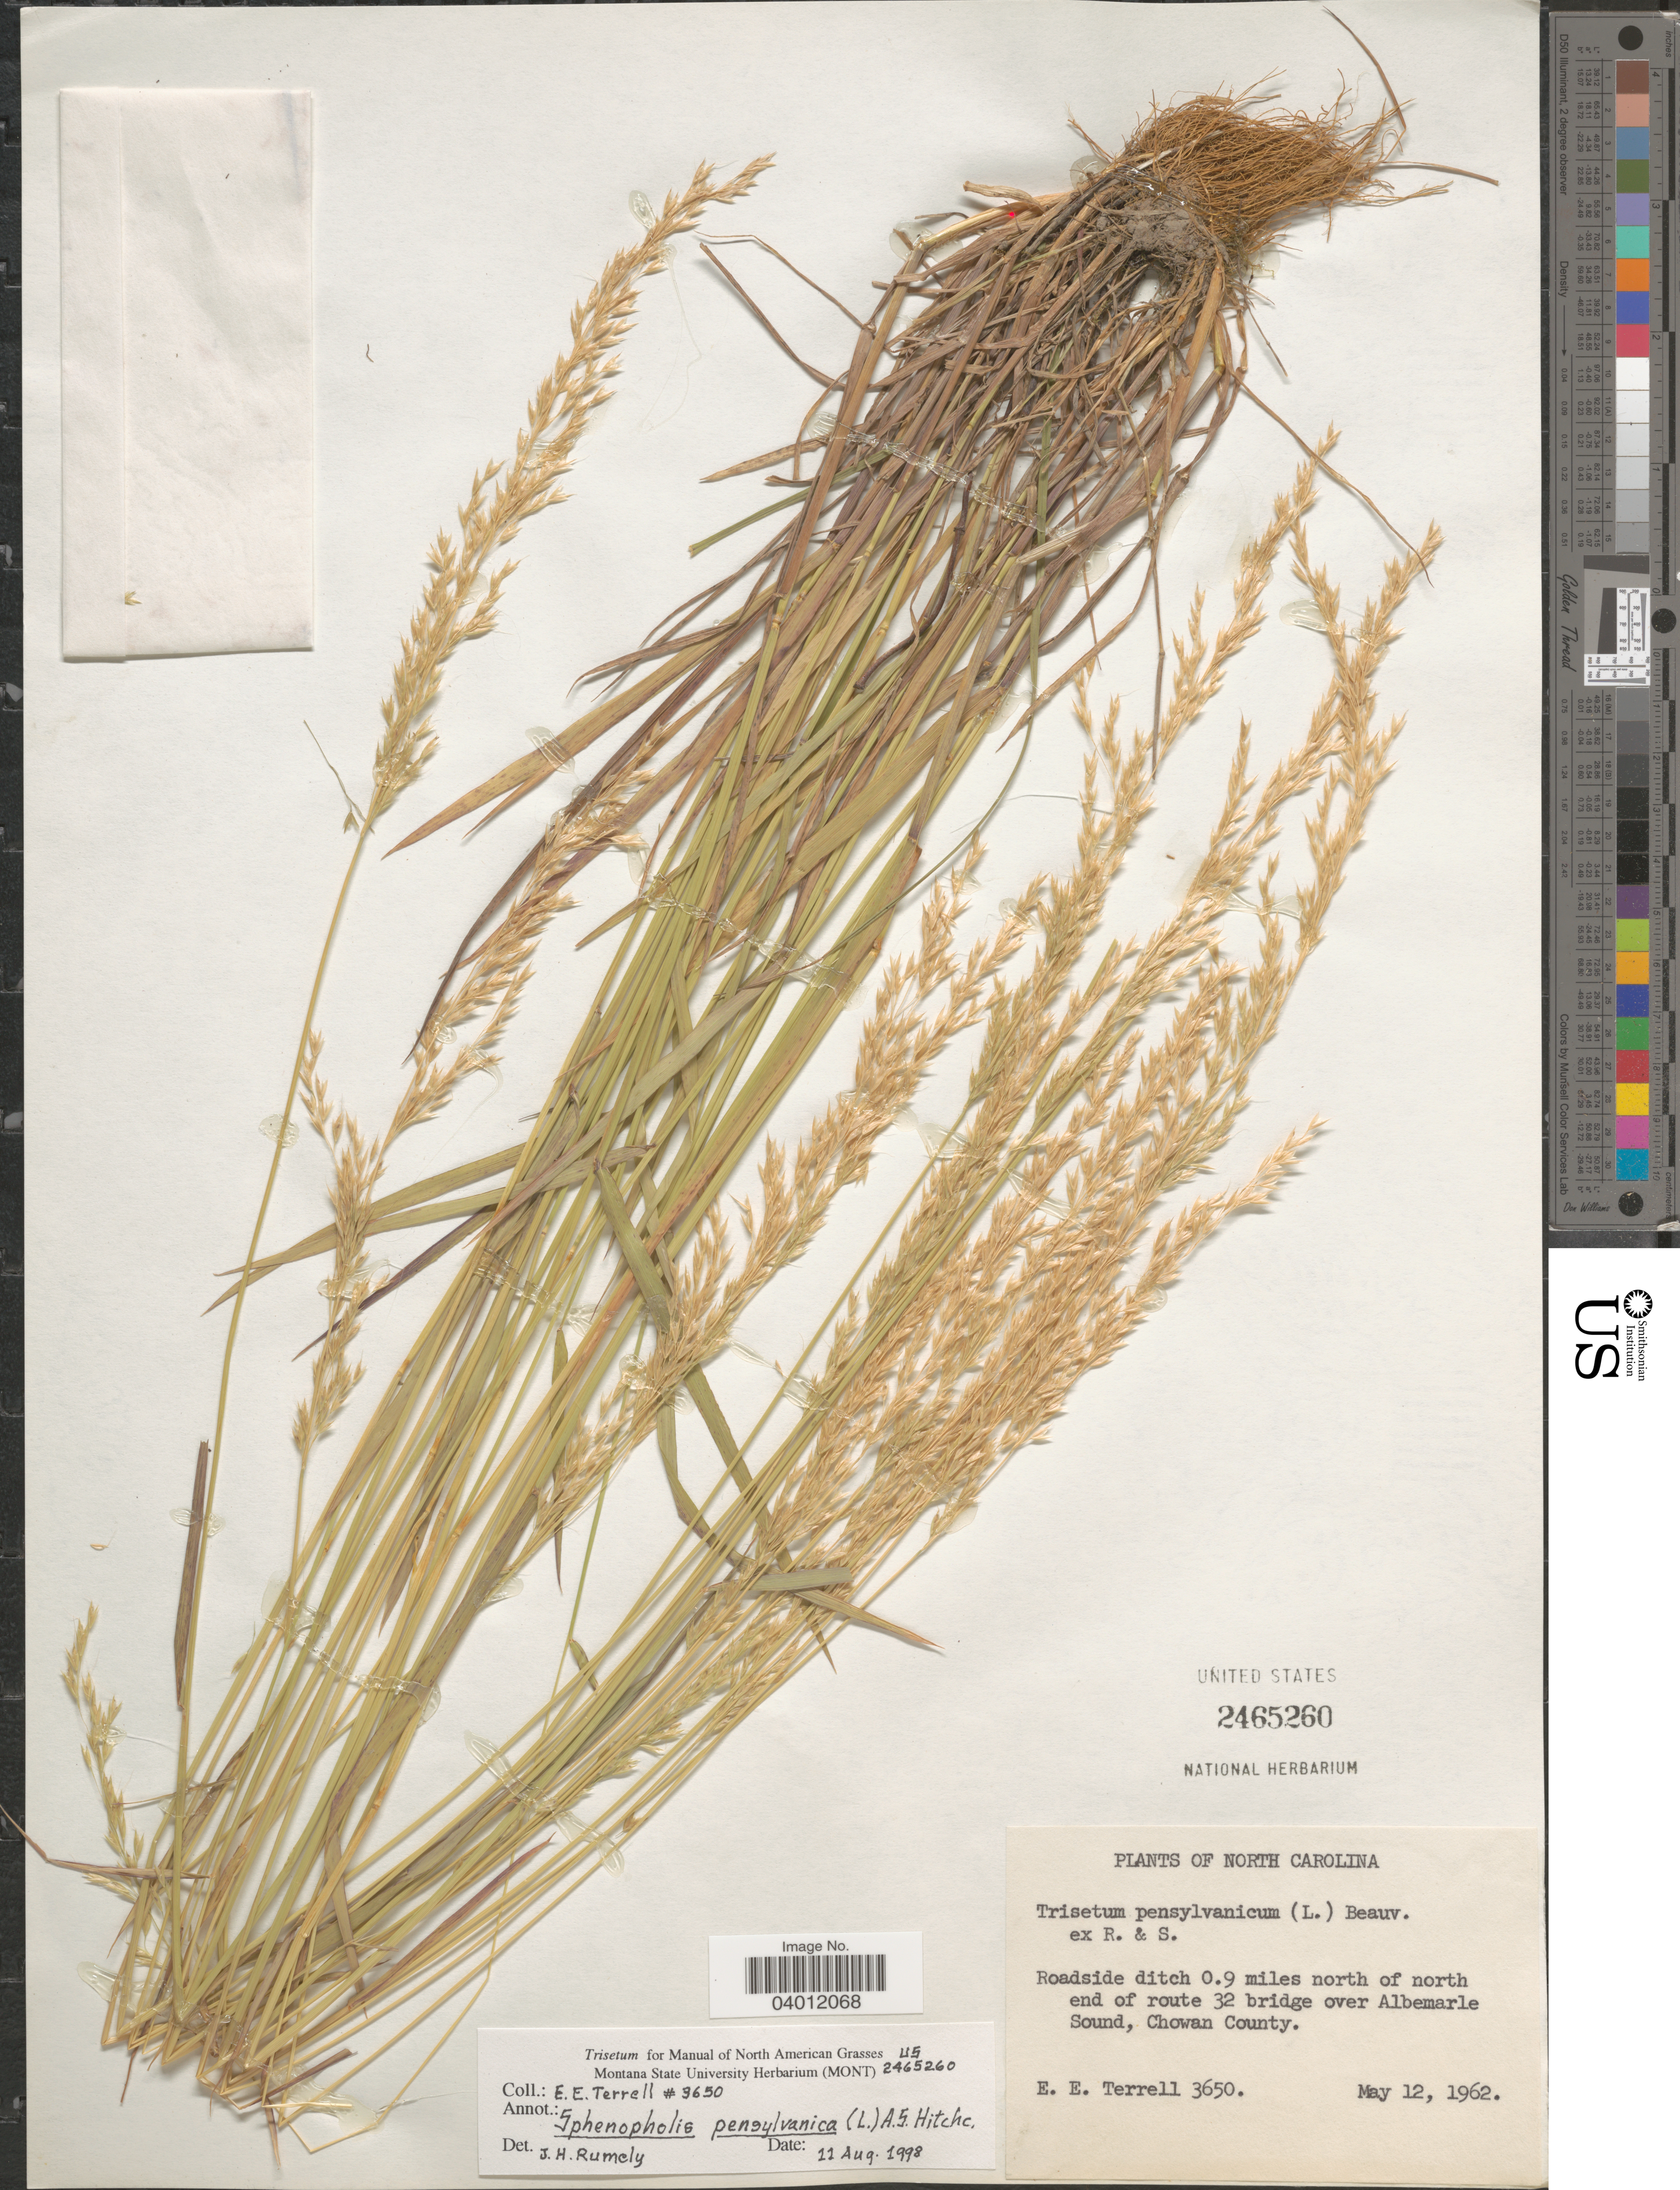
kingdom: Plantae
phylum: Tracheophyta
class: Liliopsida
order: Poales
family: Poaceae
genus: Sphenopholis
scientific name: Sphenopholis pensylvanica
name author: (L.) Hitchc.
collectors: E. E. Terrell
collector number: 3650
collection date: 1962-05-12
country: United States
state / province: North Carolina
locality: Roadside ditch 0.9 miles north of north end of route 32 bridge over Albemarle Sound, Chowan County.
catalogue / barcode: US 2465260